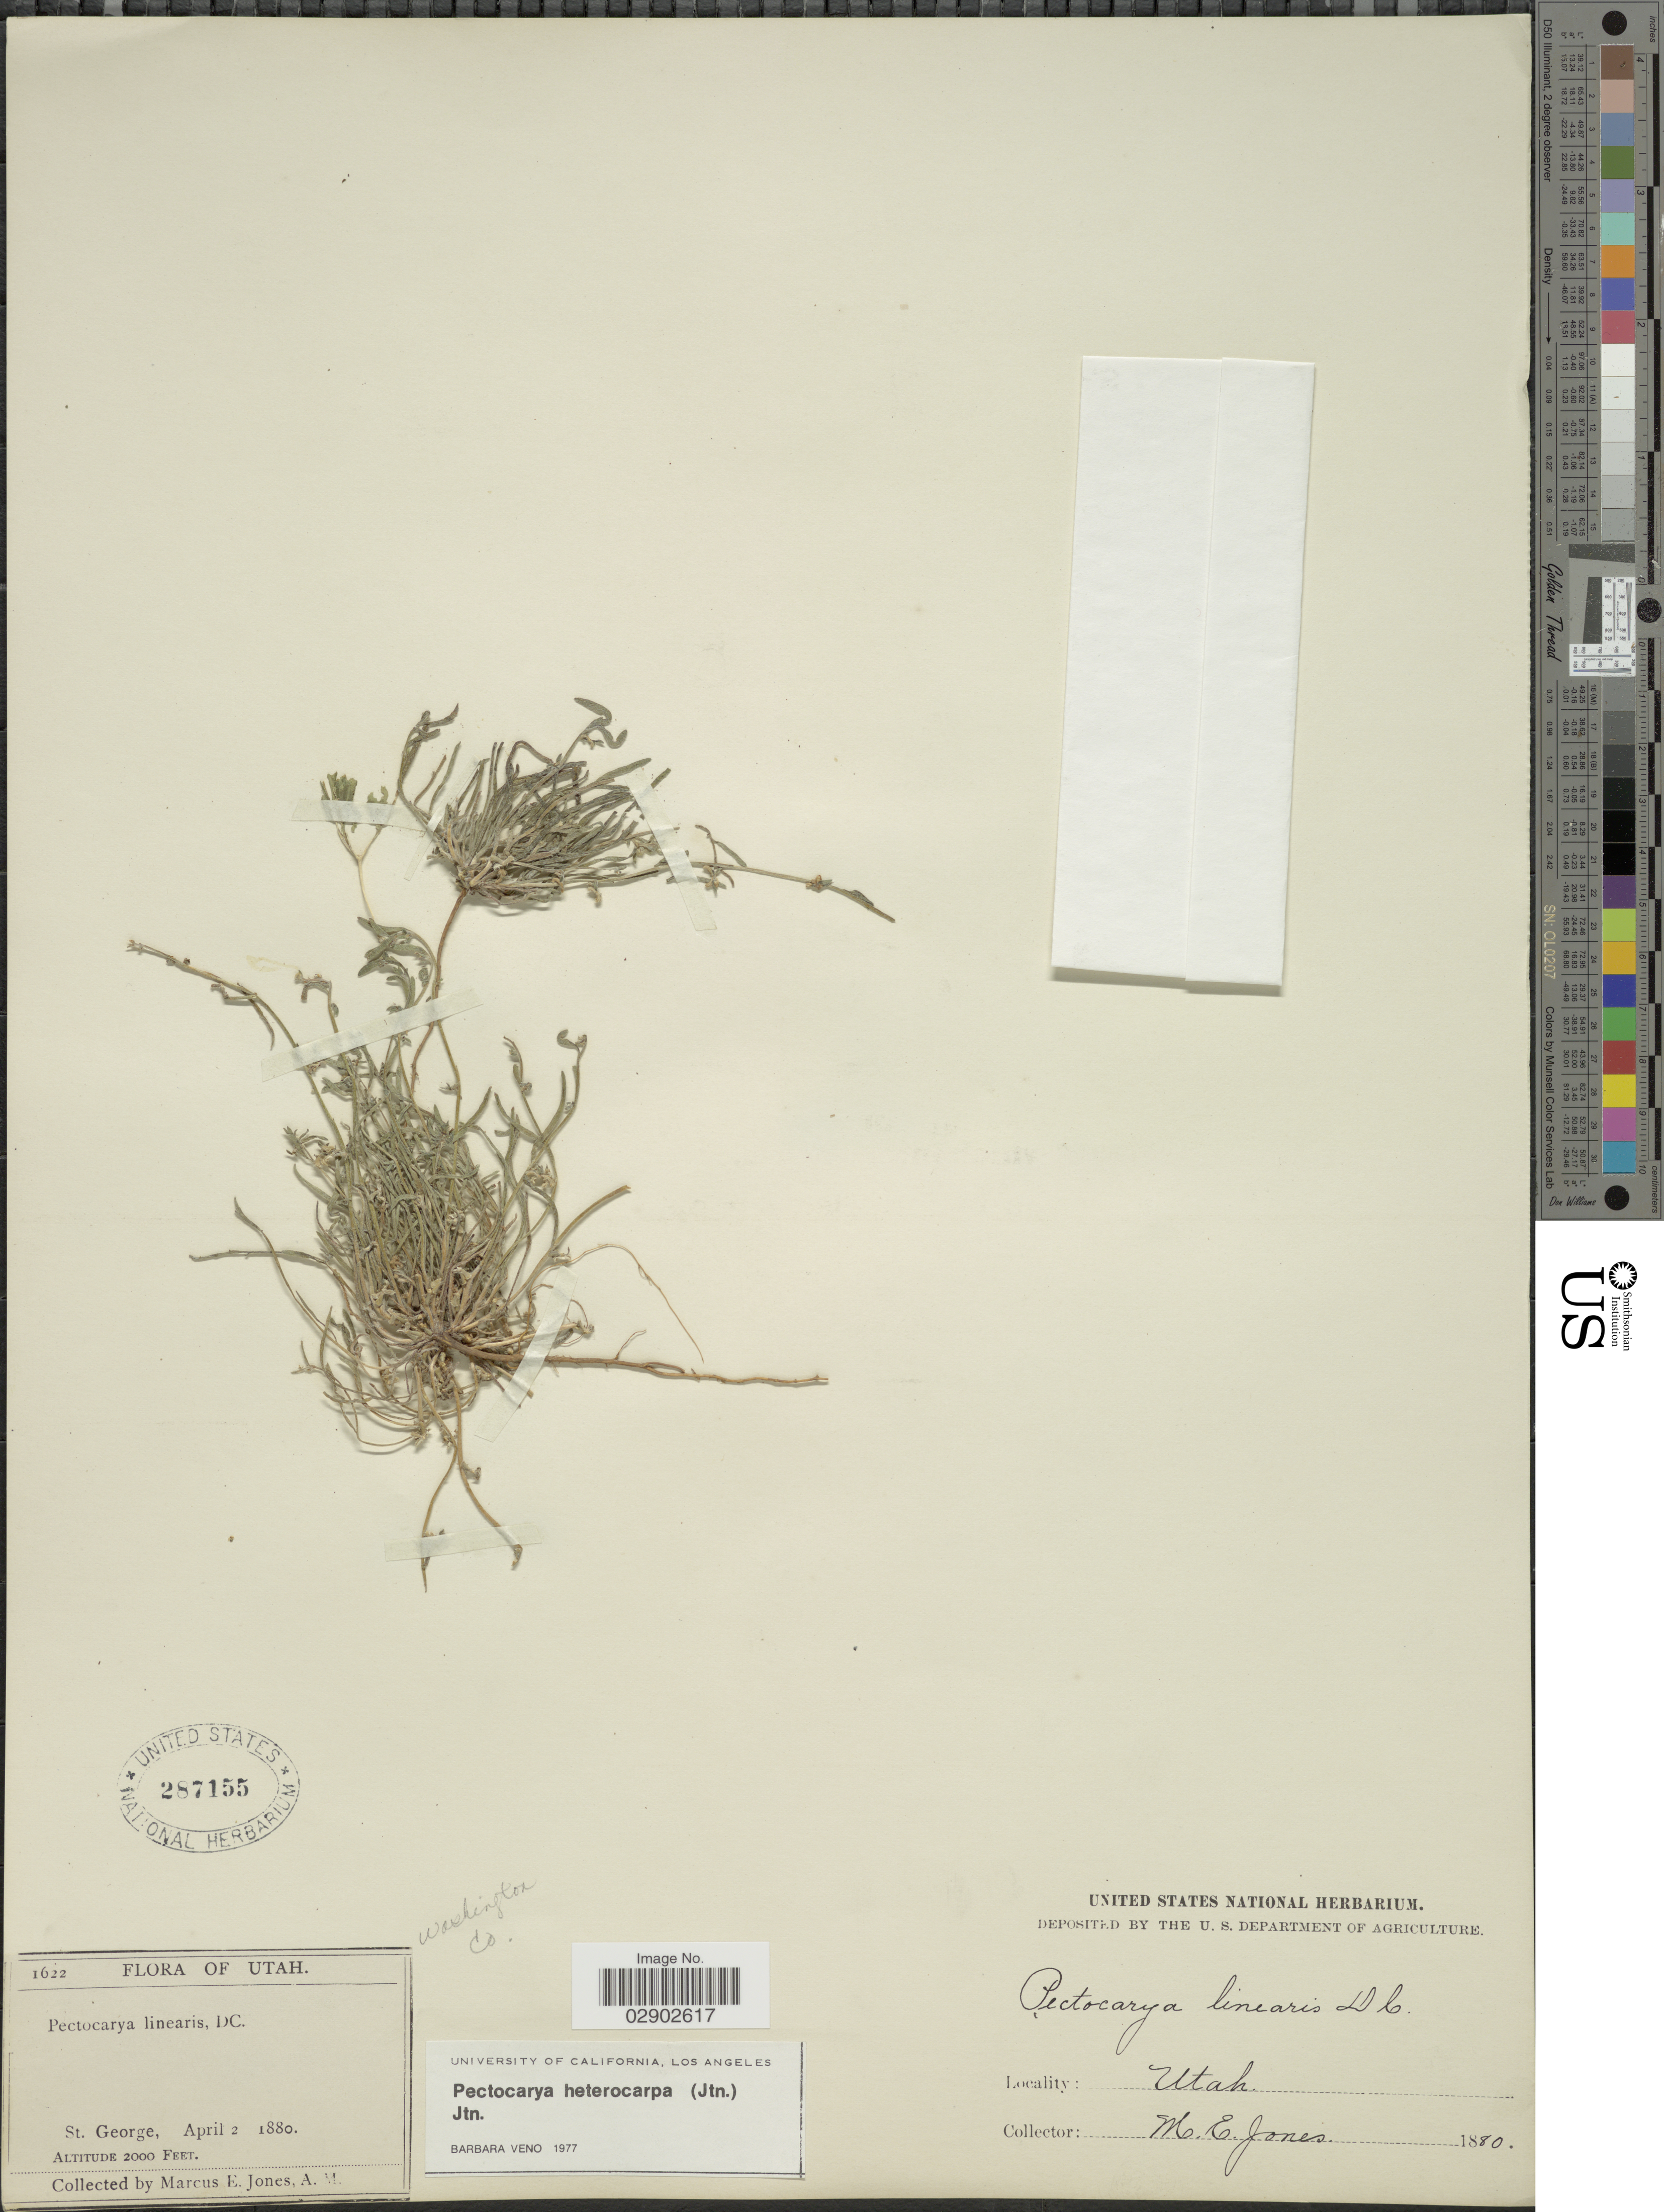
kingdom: Plantae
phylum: Tracheophyta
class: Magnoliopsida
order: Boraginales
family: Boraginaceae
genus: Pectocarya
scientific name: Pectocarya heterocarpa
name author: (I.M. Johnst.) I.M. Johnst.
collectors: M. E. Jones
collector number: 1622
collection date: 1880-04-02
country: United States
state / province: Utah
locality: St. George.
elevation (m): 610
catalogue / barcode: US 287155